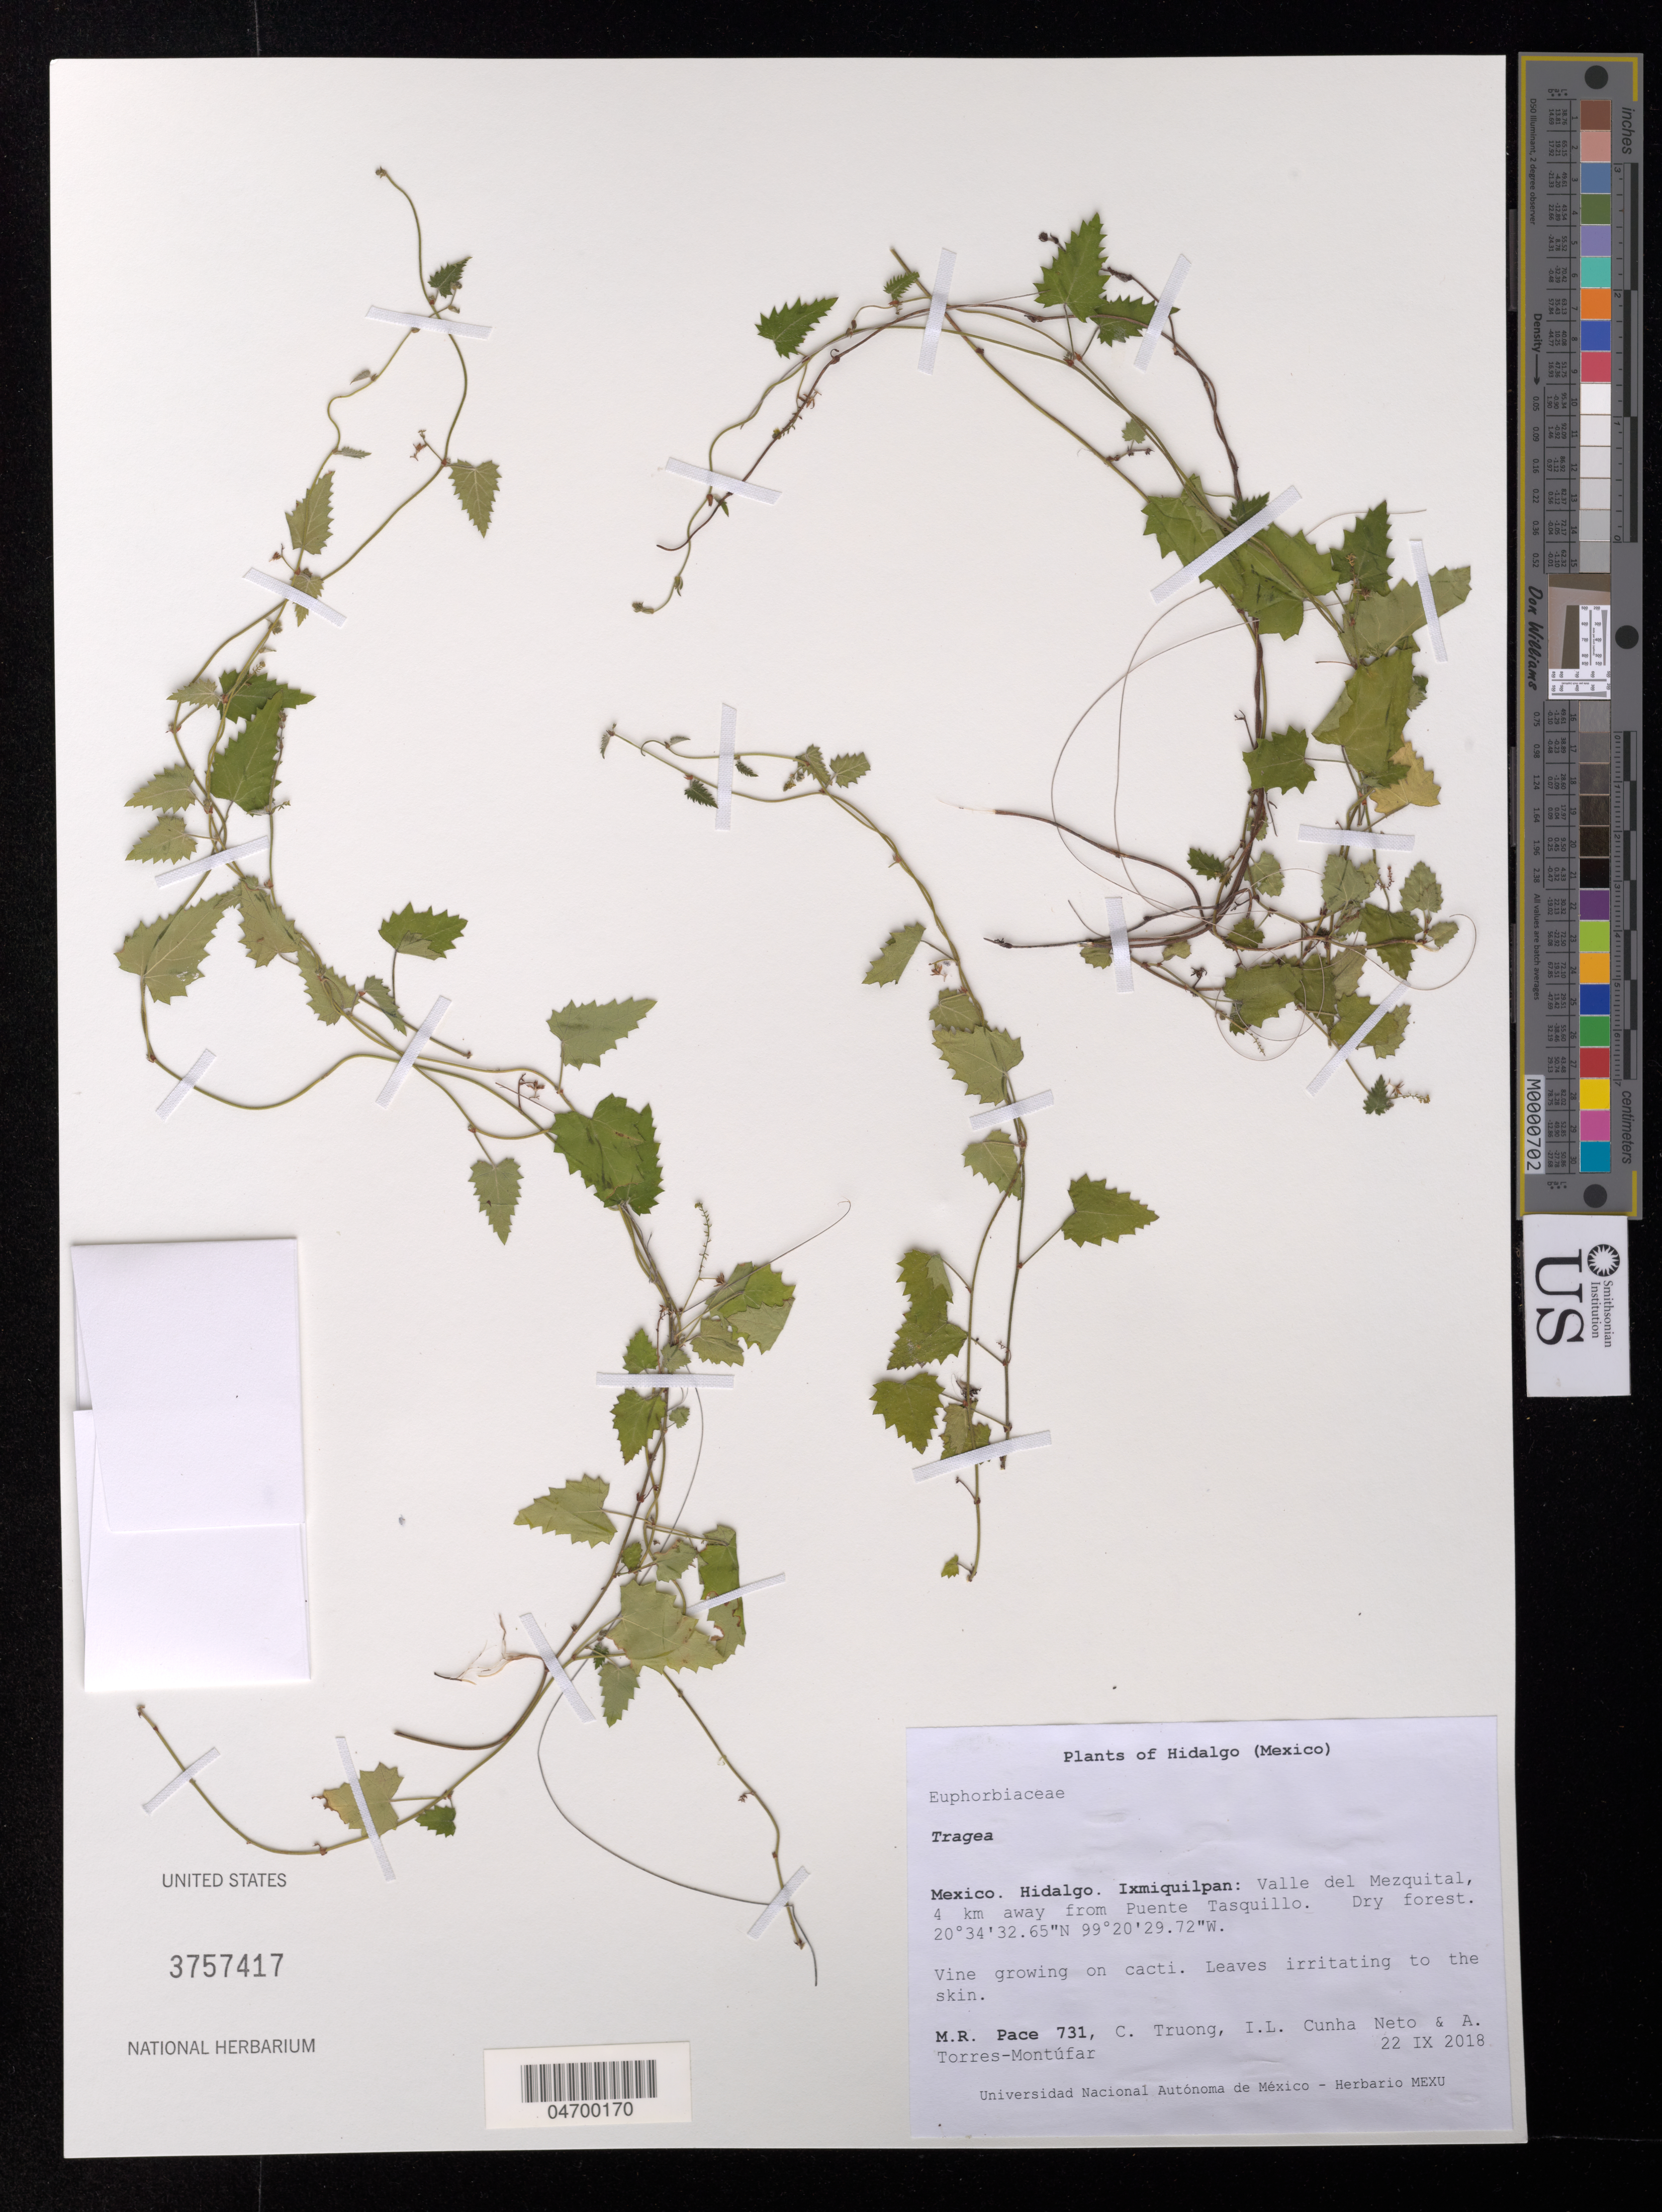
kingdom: Plantae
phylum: Tracheophyta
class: Magnoliopsida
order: Malpighiales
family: Euphorbiaceae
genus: Tragia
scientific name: Tragia sp.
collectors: M. R. Pace, C. Truong, I. L. Cunha Neto & A. Torres-Montúfar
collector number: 731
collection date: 2018-09-22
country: Mexico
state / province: Hidalgo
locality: Ixmiquilpan: Valle del Mezquital, 4 km away from Puente Tasquillo.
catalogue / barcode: US 3757417